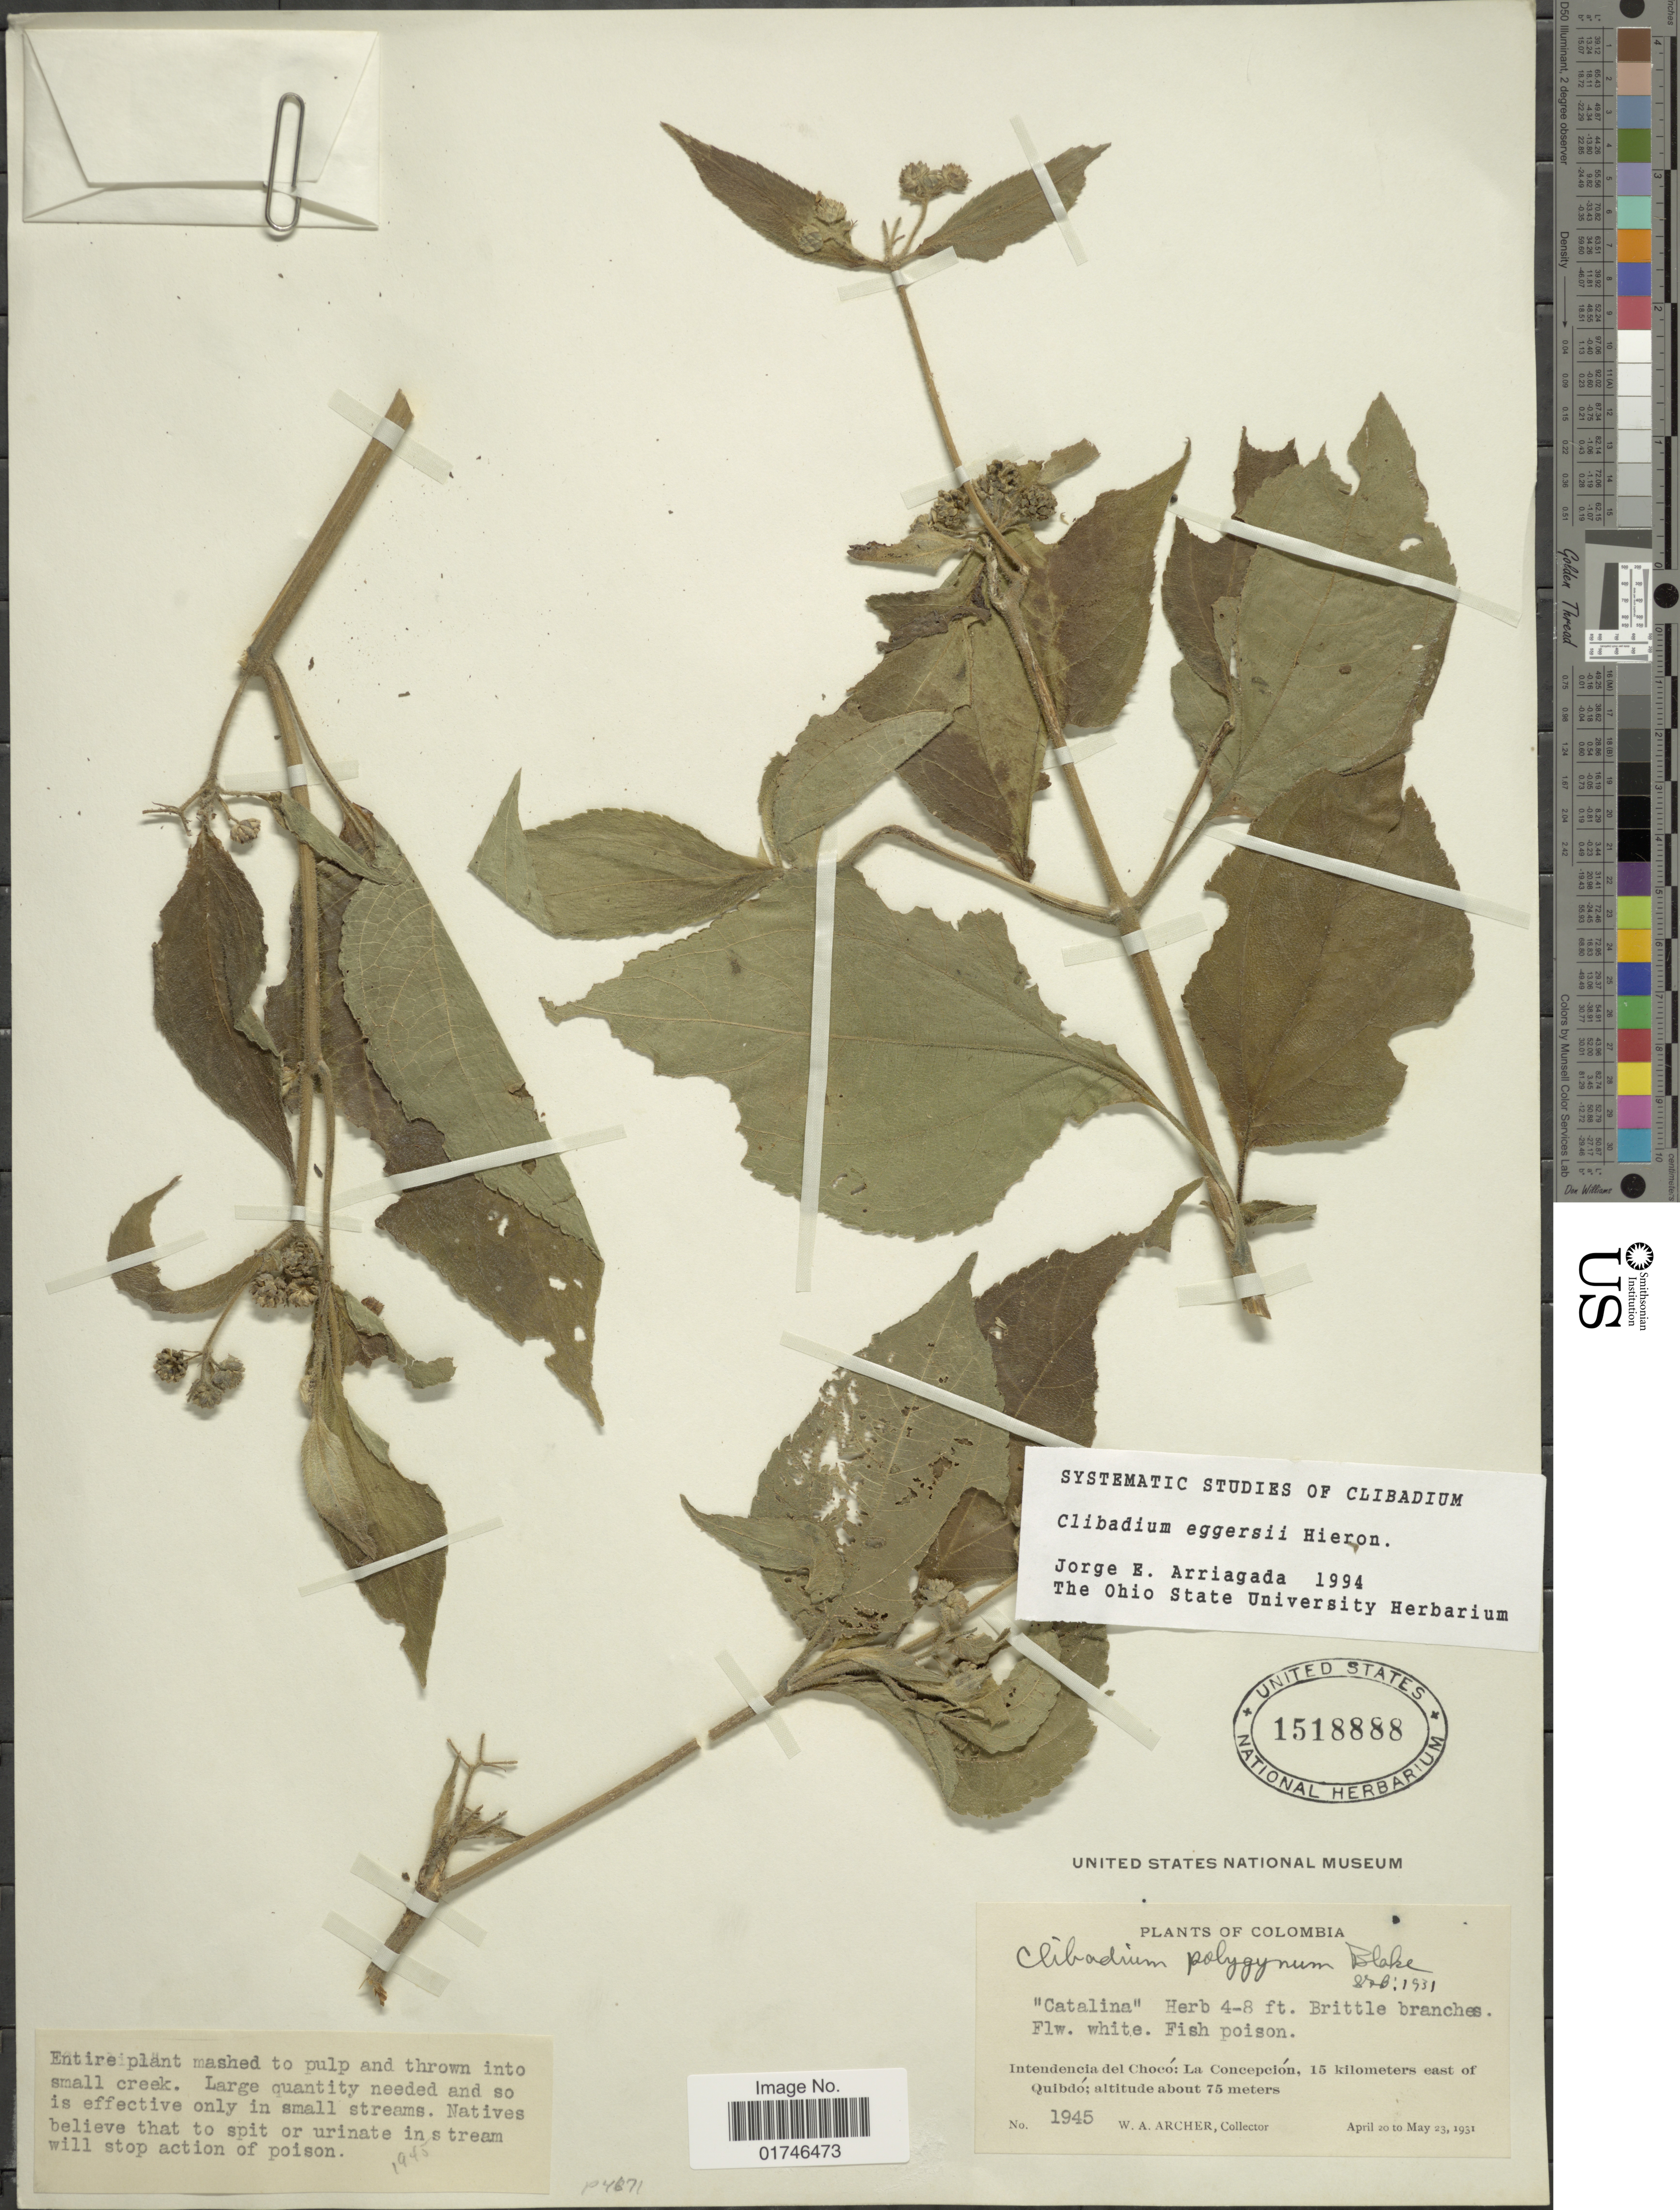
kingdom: Plantae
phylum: Tracheophyta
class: Magnoliopsida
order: Asterales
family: Asteraceae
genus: Clibadium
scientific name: Clibadium eggersii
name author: Hieron.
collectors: W. A. Archer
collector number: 1945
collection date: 1931-04-20/1931-05-23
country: Colombia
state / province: Chocó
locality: Intendencia del Choco: La Concepcion, 15 kilometers east of Quibdo.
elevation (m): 75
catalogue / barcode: US 1518888